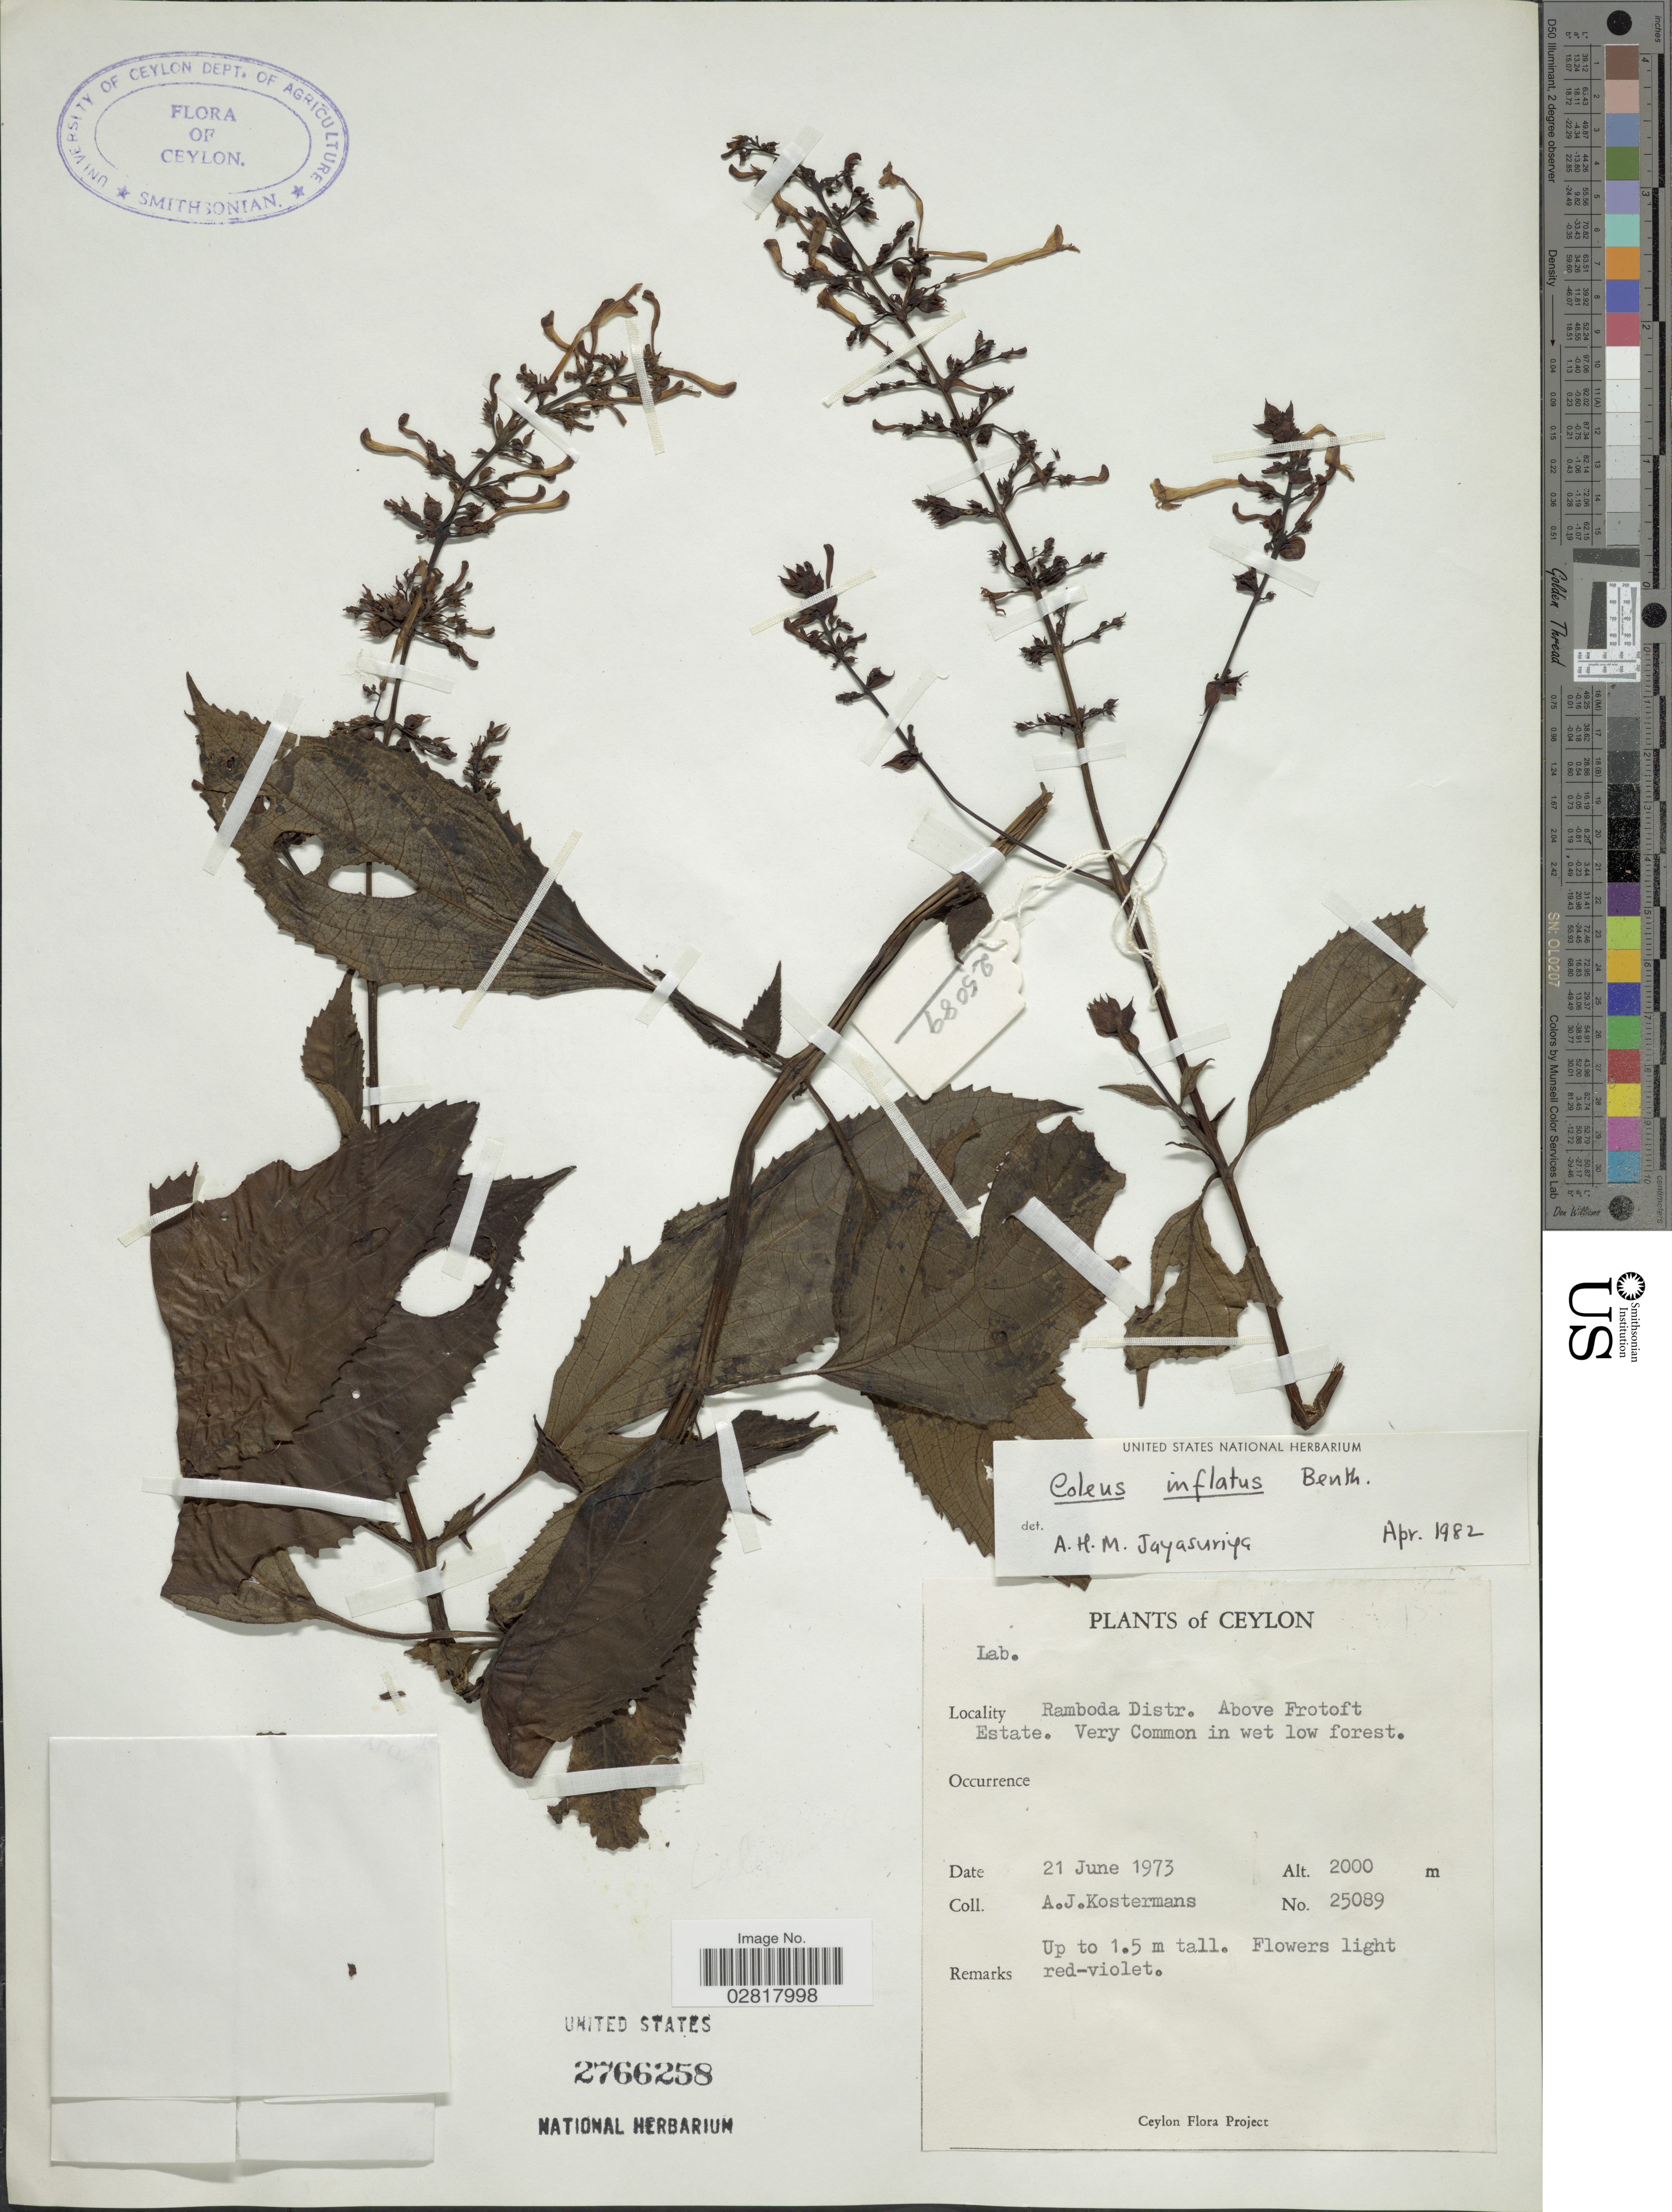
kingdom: Plantae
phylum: Tracheophyta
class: Magnoliopsida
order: Lamiales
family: Lamiaceae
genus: Plectranthus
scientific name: Plectranthus inflatus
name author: (Benth.) R.H. Willemse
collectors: A. J. G. Kostermans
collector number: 25089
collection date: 1973-06-21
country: Sri Lanka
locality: Ceylon, Ramboda Distr. Above Frotoft Estate.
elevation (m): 2000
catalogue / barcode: US 2766258